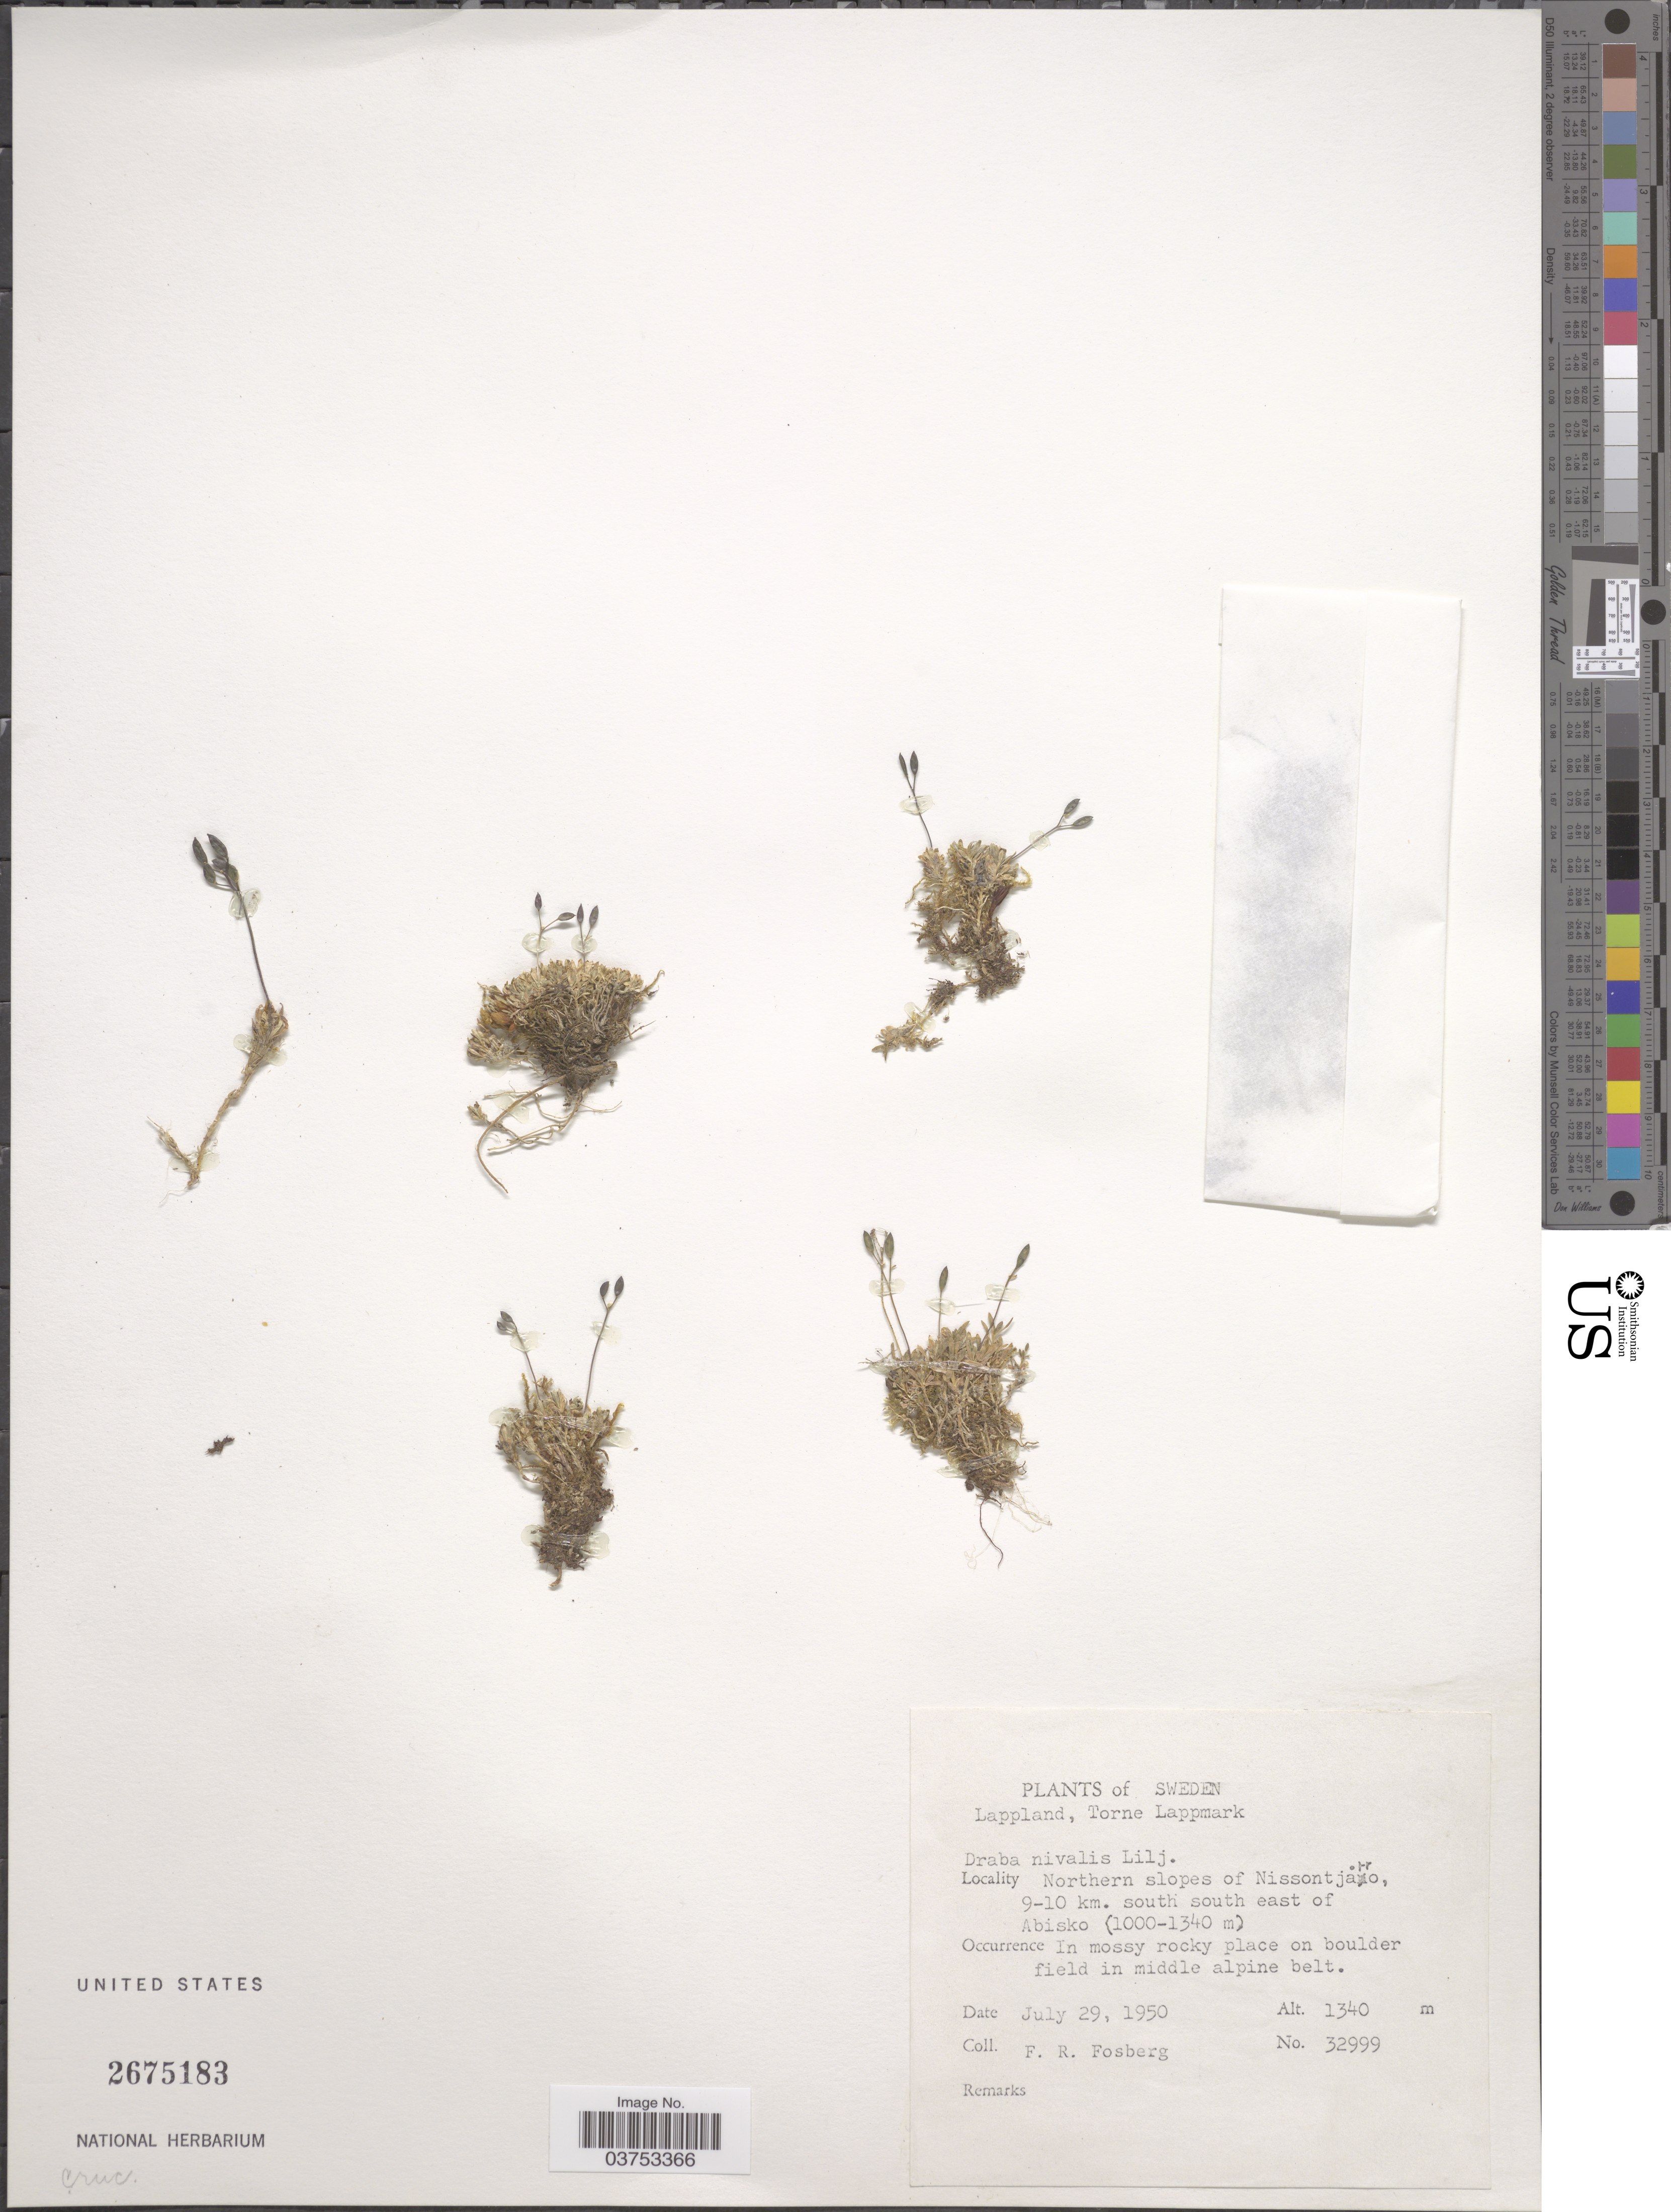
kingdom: Plantae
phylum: Tracheophyta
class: Magnoliopsida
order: Brassicales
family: Brassicaceae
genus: Draba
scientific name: Draba nivalis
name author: Lilj.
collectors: F. R. Fosberg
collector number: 32999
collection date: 1950-07-29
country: Sweden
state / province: Norrbotten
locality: Lappland, Torne Lappmark. Northern slopes of Nissontjårro, 9-10 km. south south east of Abisko.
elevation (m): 1340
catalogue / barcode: US 2675183